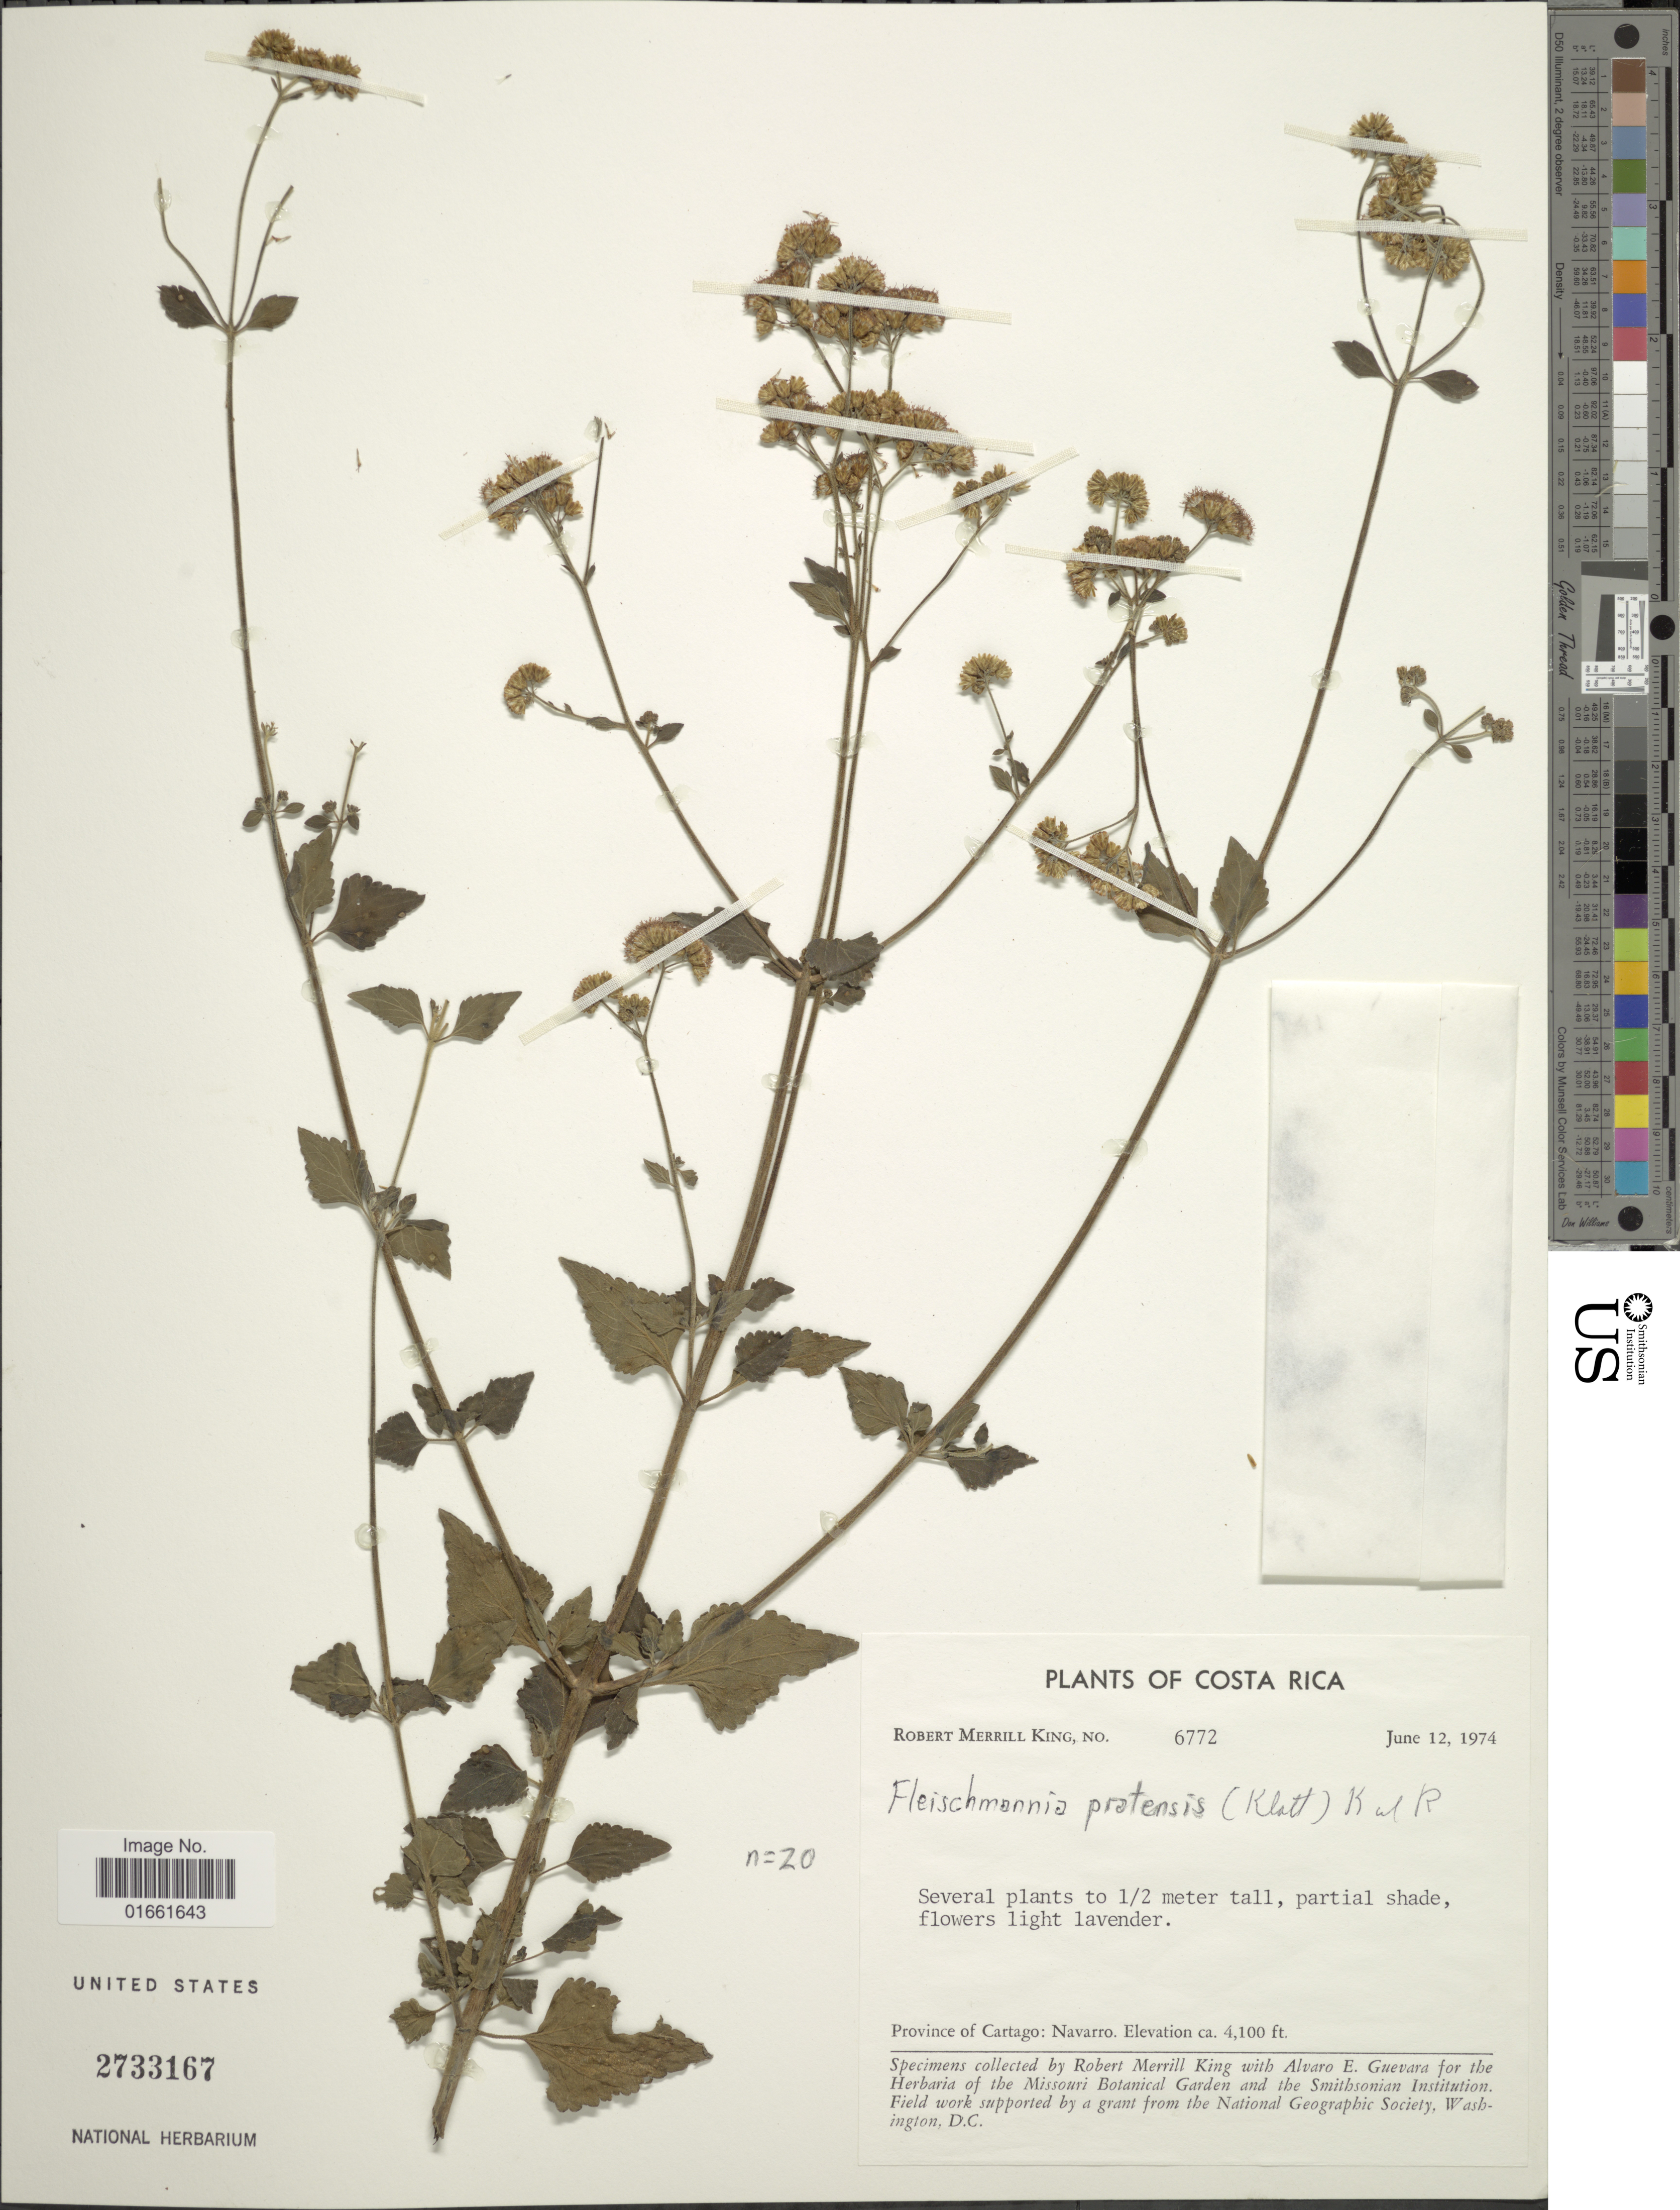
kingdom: Plantae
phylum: Tracheophyta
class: Magnoliopsida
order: Asterales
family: Asteraceae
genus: Fleischmannia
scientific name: Fleischmannia pratensis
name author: (Klatt) R.M. King & H. Rob.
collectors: R. M. King & A. E. Guevara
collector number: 6772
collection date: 1974-06-12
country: Costa Rica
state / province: Cartago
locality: Province of Cartago: Navarro.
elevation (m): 1250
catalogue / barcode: US 2733167